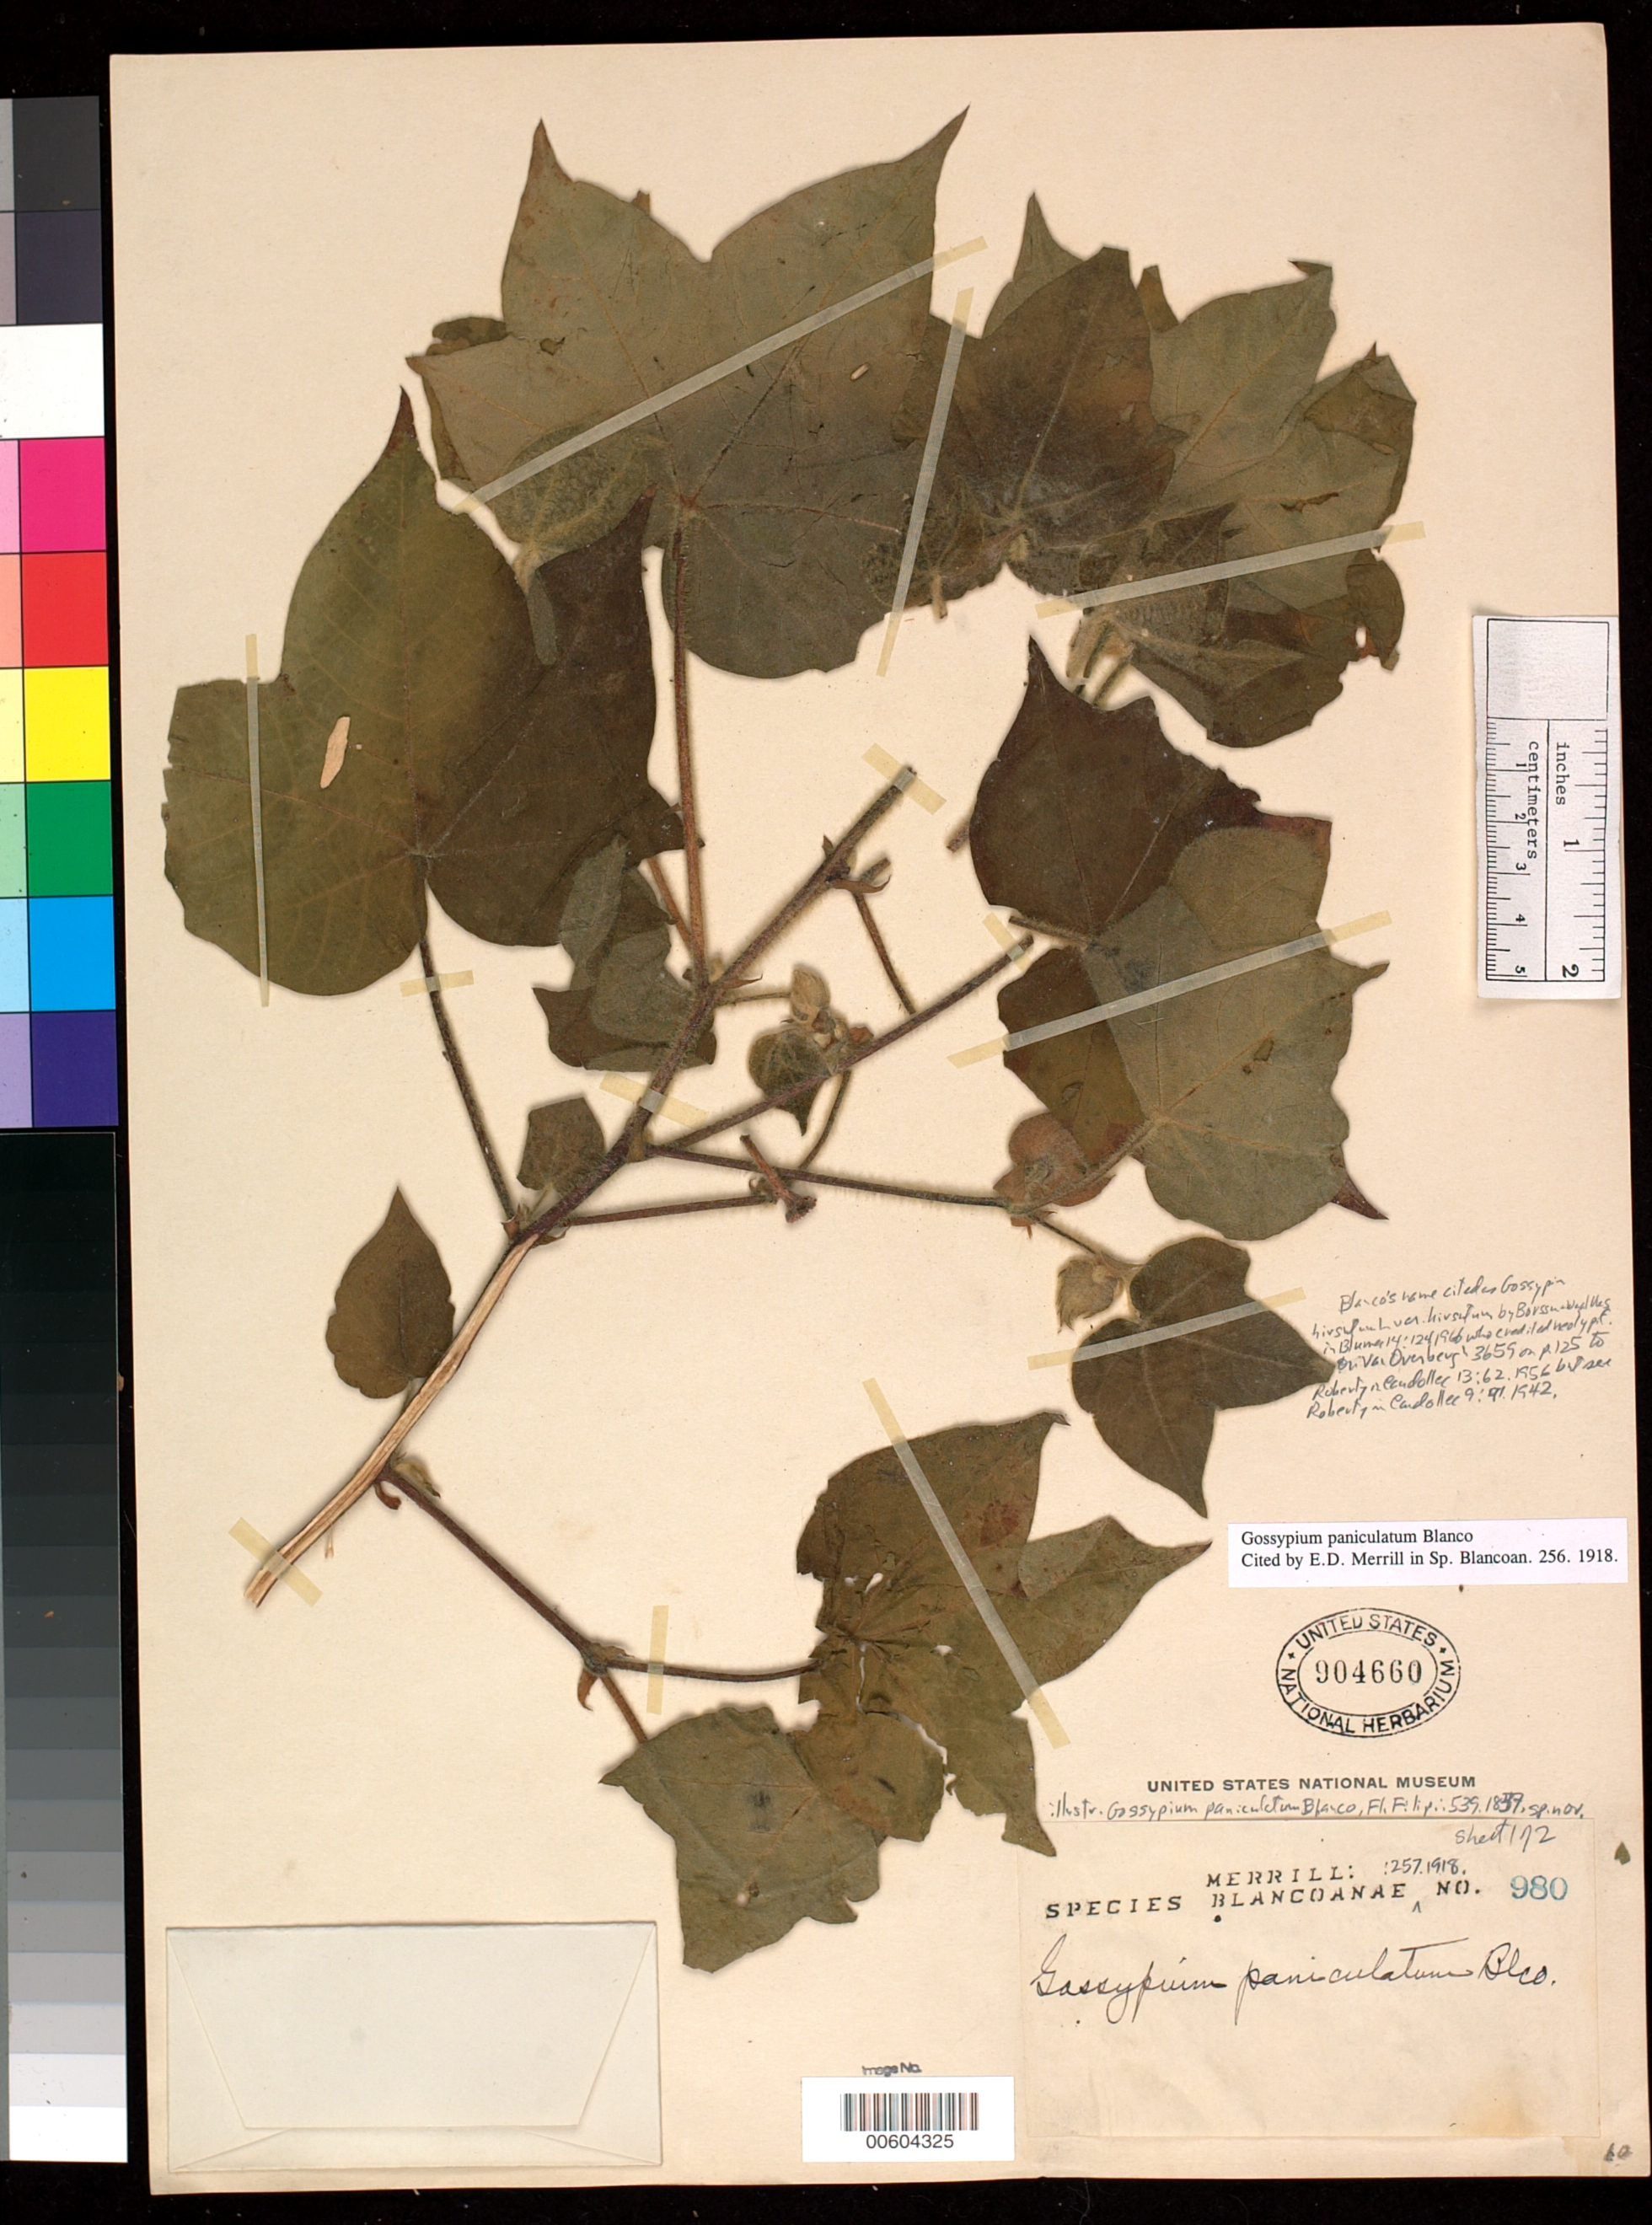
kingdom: Plantae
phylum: Tracheophyta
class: Magnoliopsida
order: Malvales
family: Malvaceae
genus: Gossypium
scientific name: Gossypium paniculatum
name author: Blanco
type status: Possible Isoneotype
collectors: E. D. Merrill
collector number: Sp. Blancoan. 0980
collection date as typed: Feb 1916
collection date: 1916-02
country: Philippines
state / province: Ilocos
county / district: Ilocos Sur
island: Luzon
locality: Amburayan (river?), tagudin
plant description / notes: Specimen lacks original field label or any original collection data but according to annotations (D. Nicolson, unsigned & undated), this collection may be a duplicate of Vanoverbergh 3659, the neotype of Gossypium paniculatum Blanco.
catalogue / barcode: US 904660